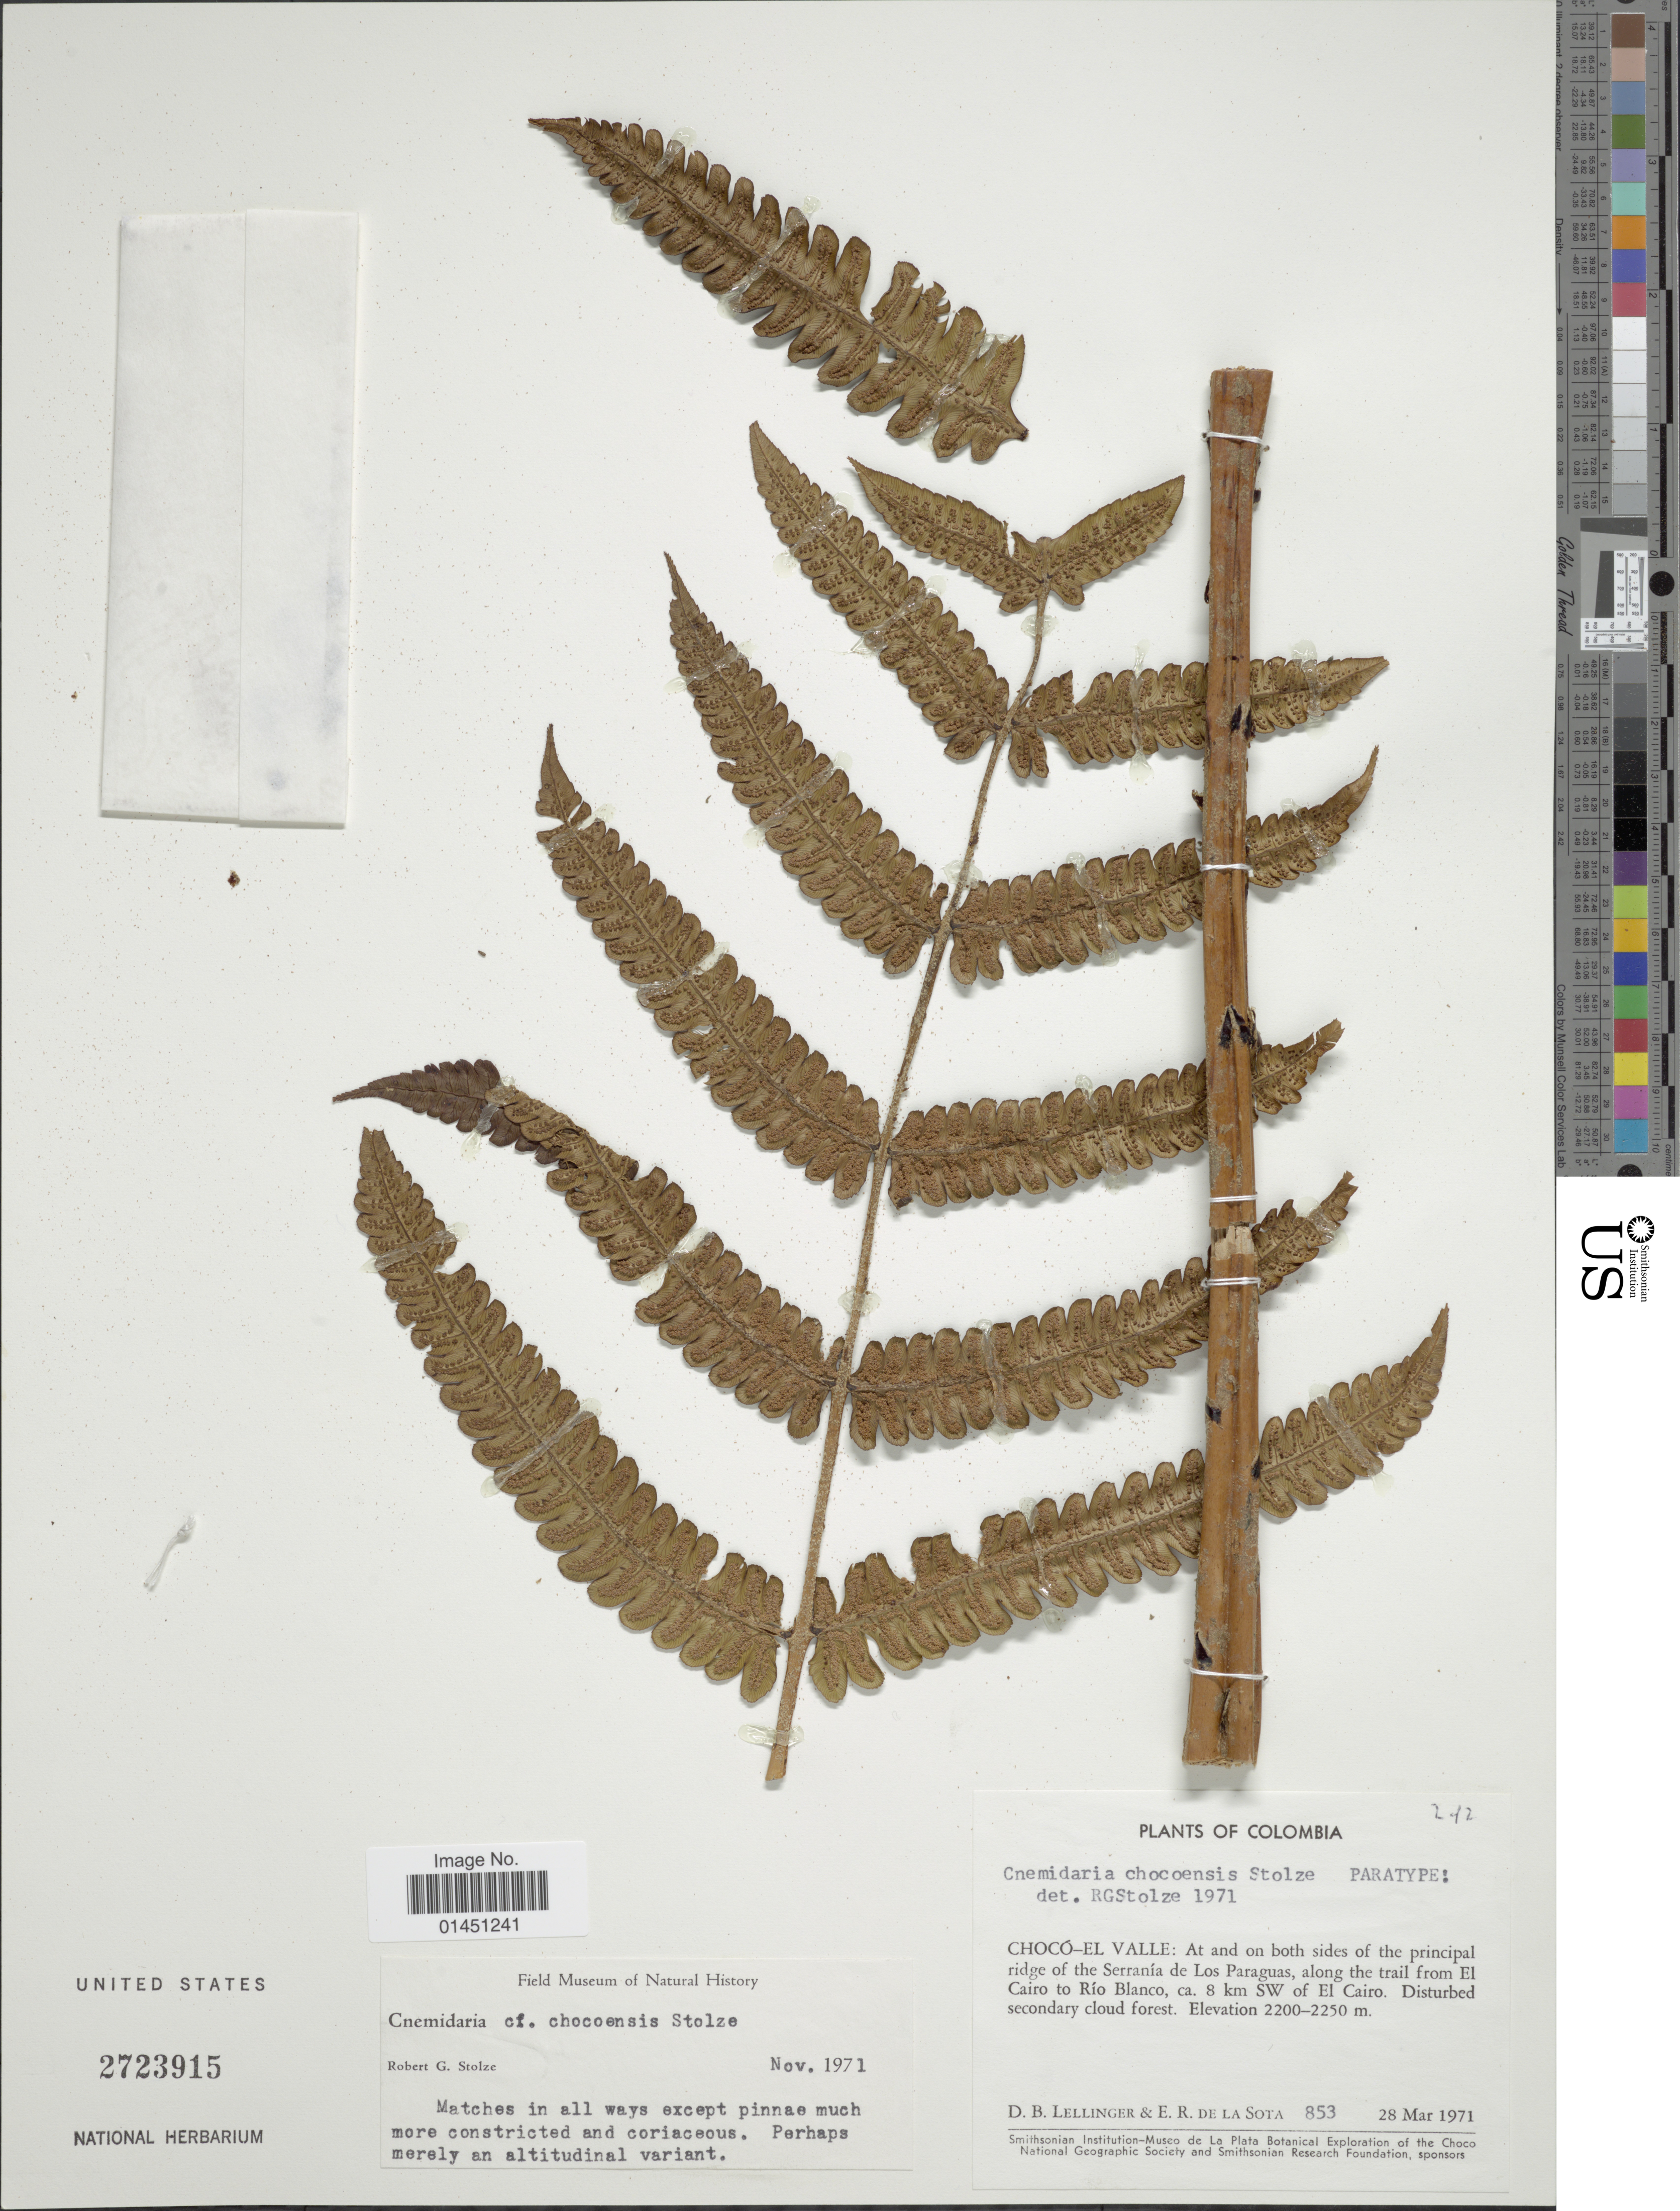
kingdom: Plantae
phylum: Tracheophyta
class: Polypodiopsida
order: Cyatheales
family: Cyatheaceae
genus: Cyathea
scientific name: Cyathea chocoensis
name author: (Stolze) Lehnert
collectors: D. B. Lellinger & E. R. de la Sota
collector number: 853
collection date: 1971-03-28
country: Colombia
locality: Choco - El Valle: At and on both sides of the principal ridge of the Serrania de Los Paraguas, along the trail from El Cairo to Rio Blanco ca. 8 km SW of El Cairo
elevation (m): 2200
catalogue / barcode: US 2723915